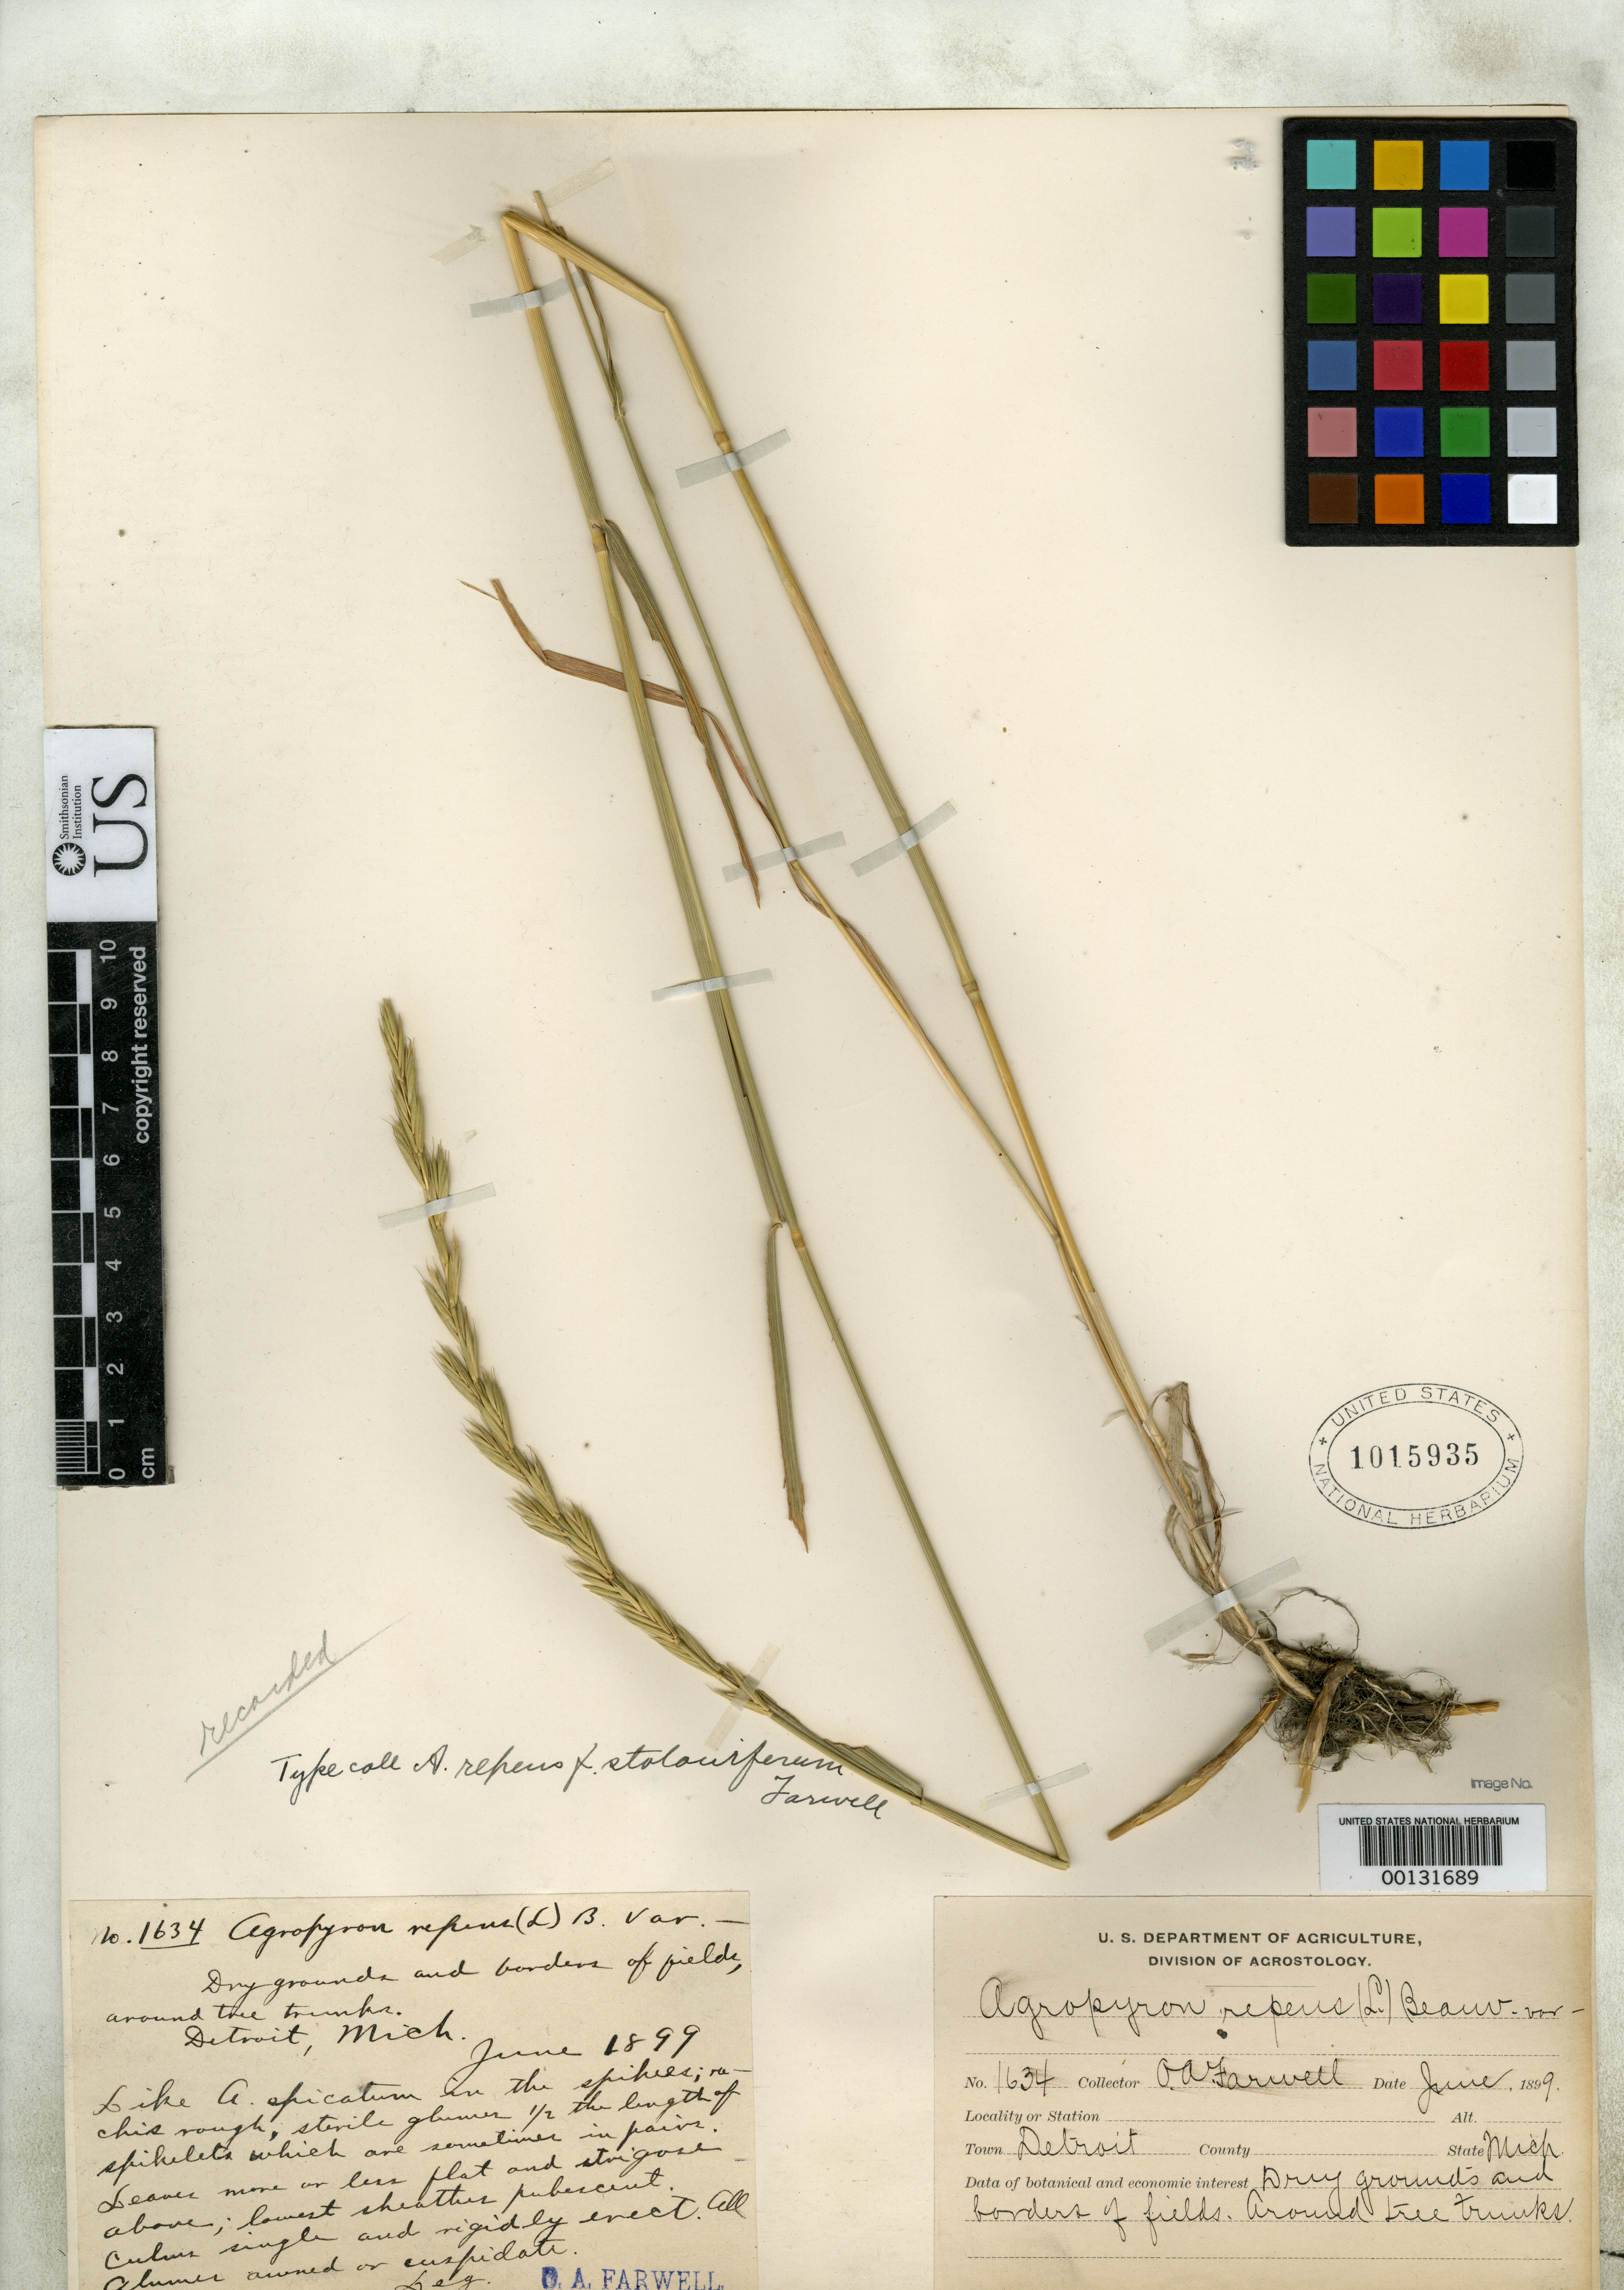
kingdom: Plantae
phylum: Tracheophyta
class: Liliopsida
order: Poales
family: Poaceae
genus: Agropyron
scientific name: Agropyron repens f. stoloniferum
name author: Farw.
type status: Holotype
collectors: O. Farwell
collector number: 1634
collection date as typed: Jun 1899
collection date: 1899-06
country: United States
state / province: Michigan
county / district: Wayne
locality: Detroit.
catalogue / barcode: US 1015935